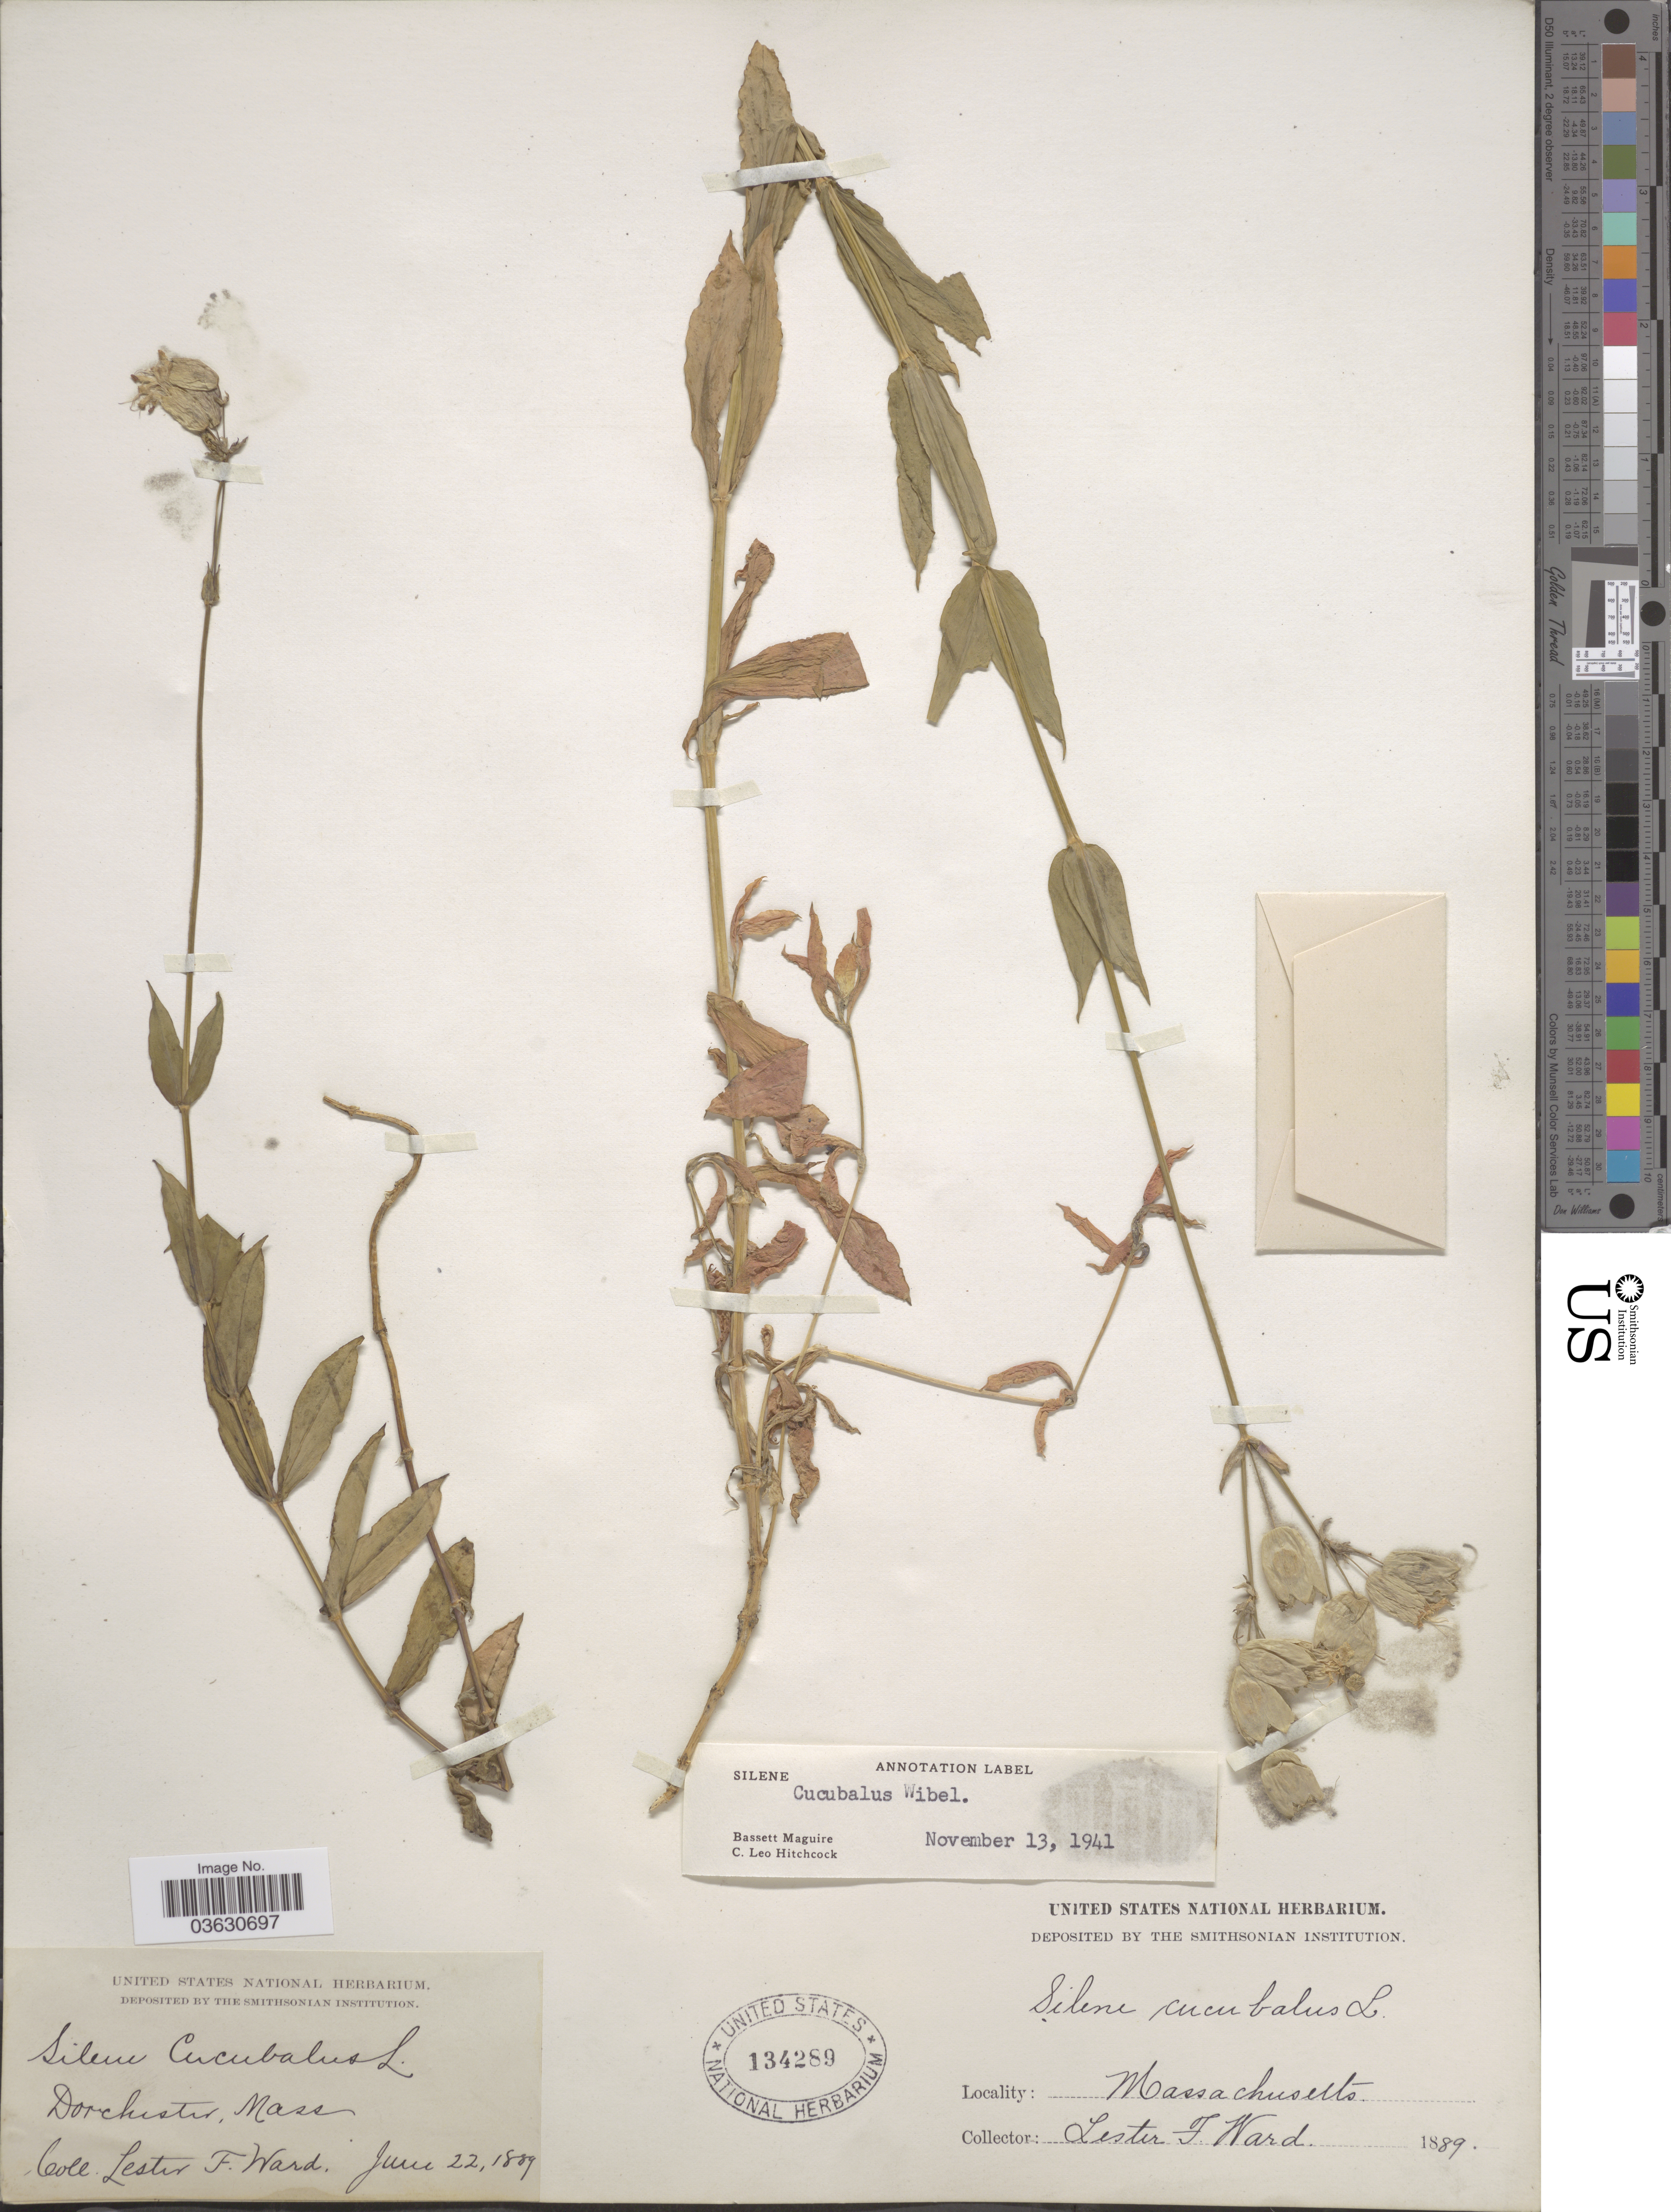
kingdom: Plantae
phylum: Tracheophyta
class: Magnoliopsida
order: Caryophyllales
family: Caryophyllaceae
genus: Silene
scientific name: Silene cucubalus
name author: L.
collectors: L. F. Ward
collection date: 1889-06-22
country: United States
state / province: Massachusetts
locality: Dorchester.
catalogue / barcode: US 134289